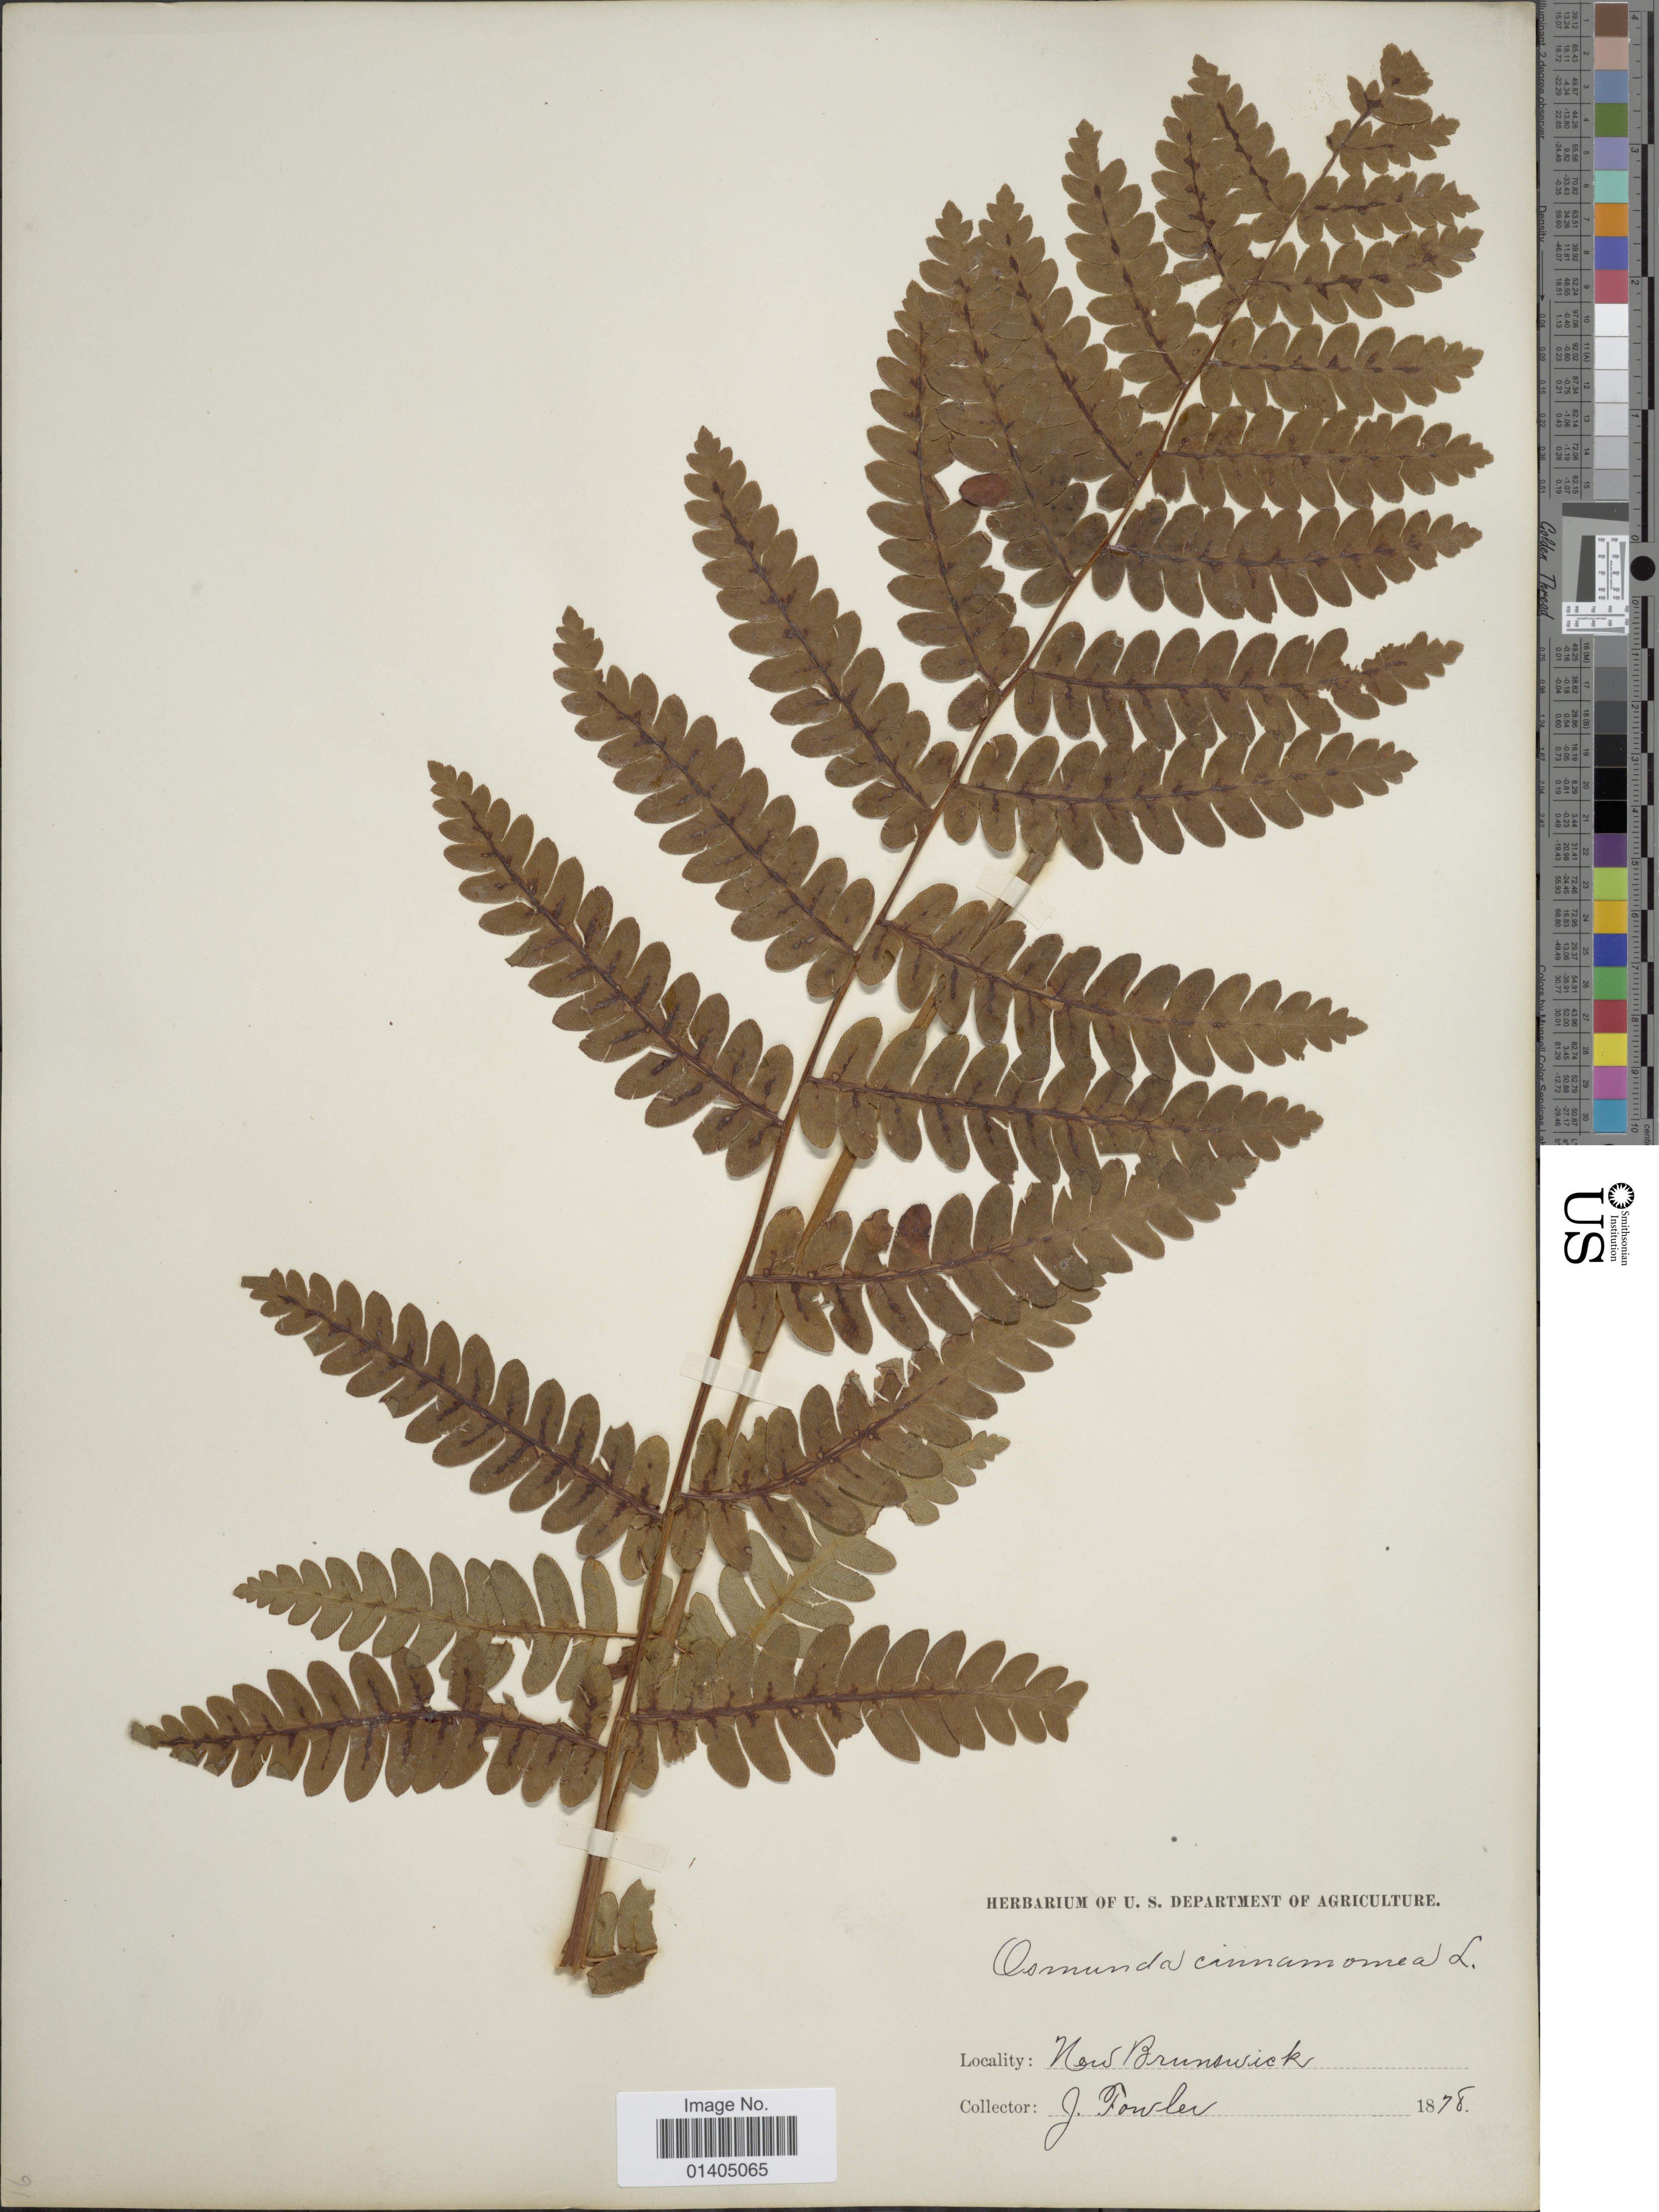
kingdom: Plantae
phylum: Tracheophyta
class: Polypodiopsida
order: Osmundales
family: Osmundaceae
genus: Osmundastrum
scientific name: Osmundastrum cinnamomeum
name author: (L.) C. Presl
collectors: J. P. Fowler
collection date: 1878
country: Canada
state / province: New Brunswick